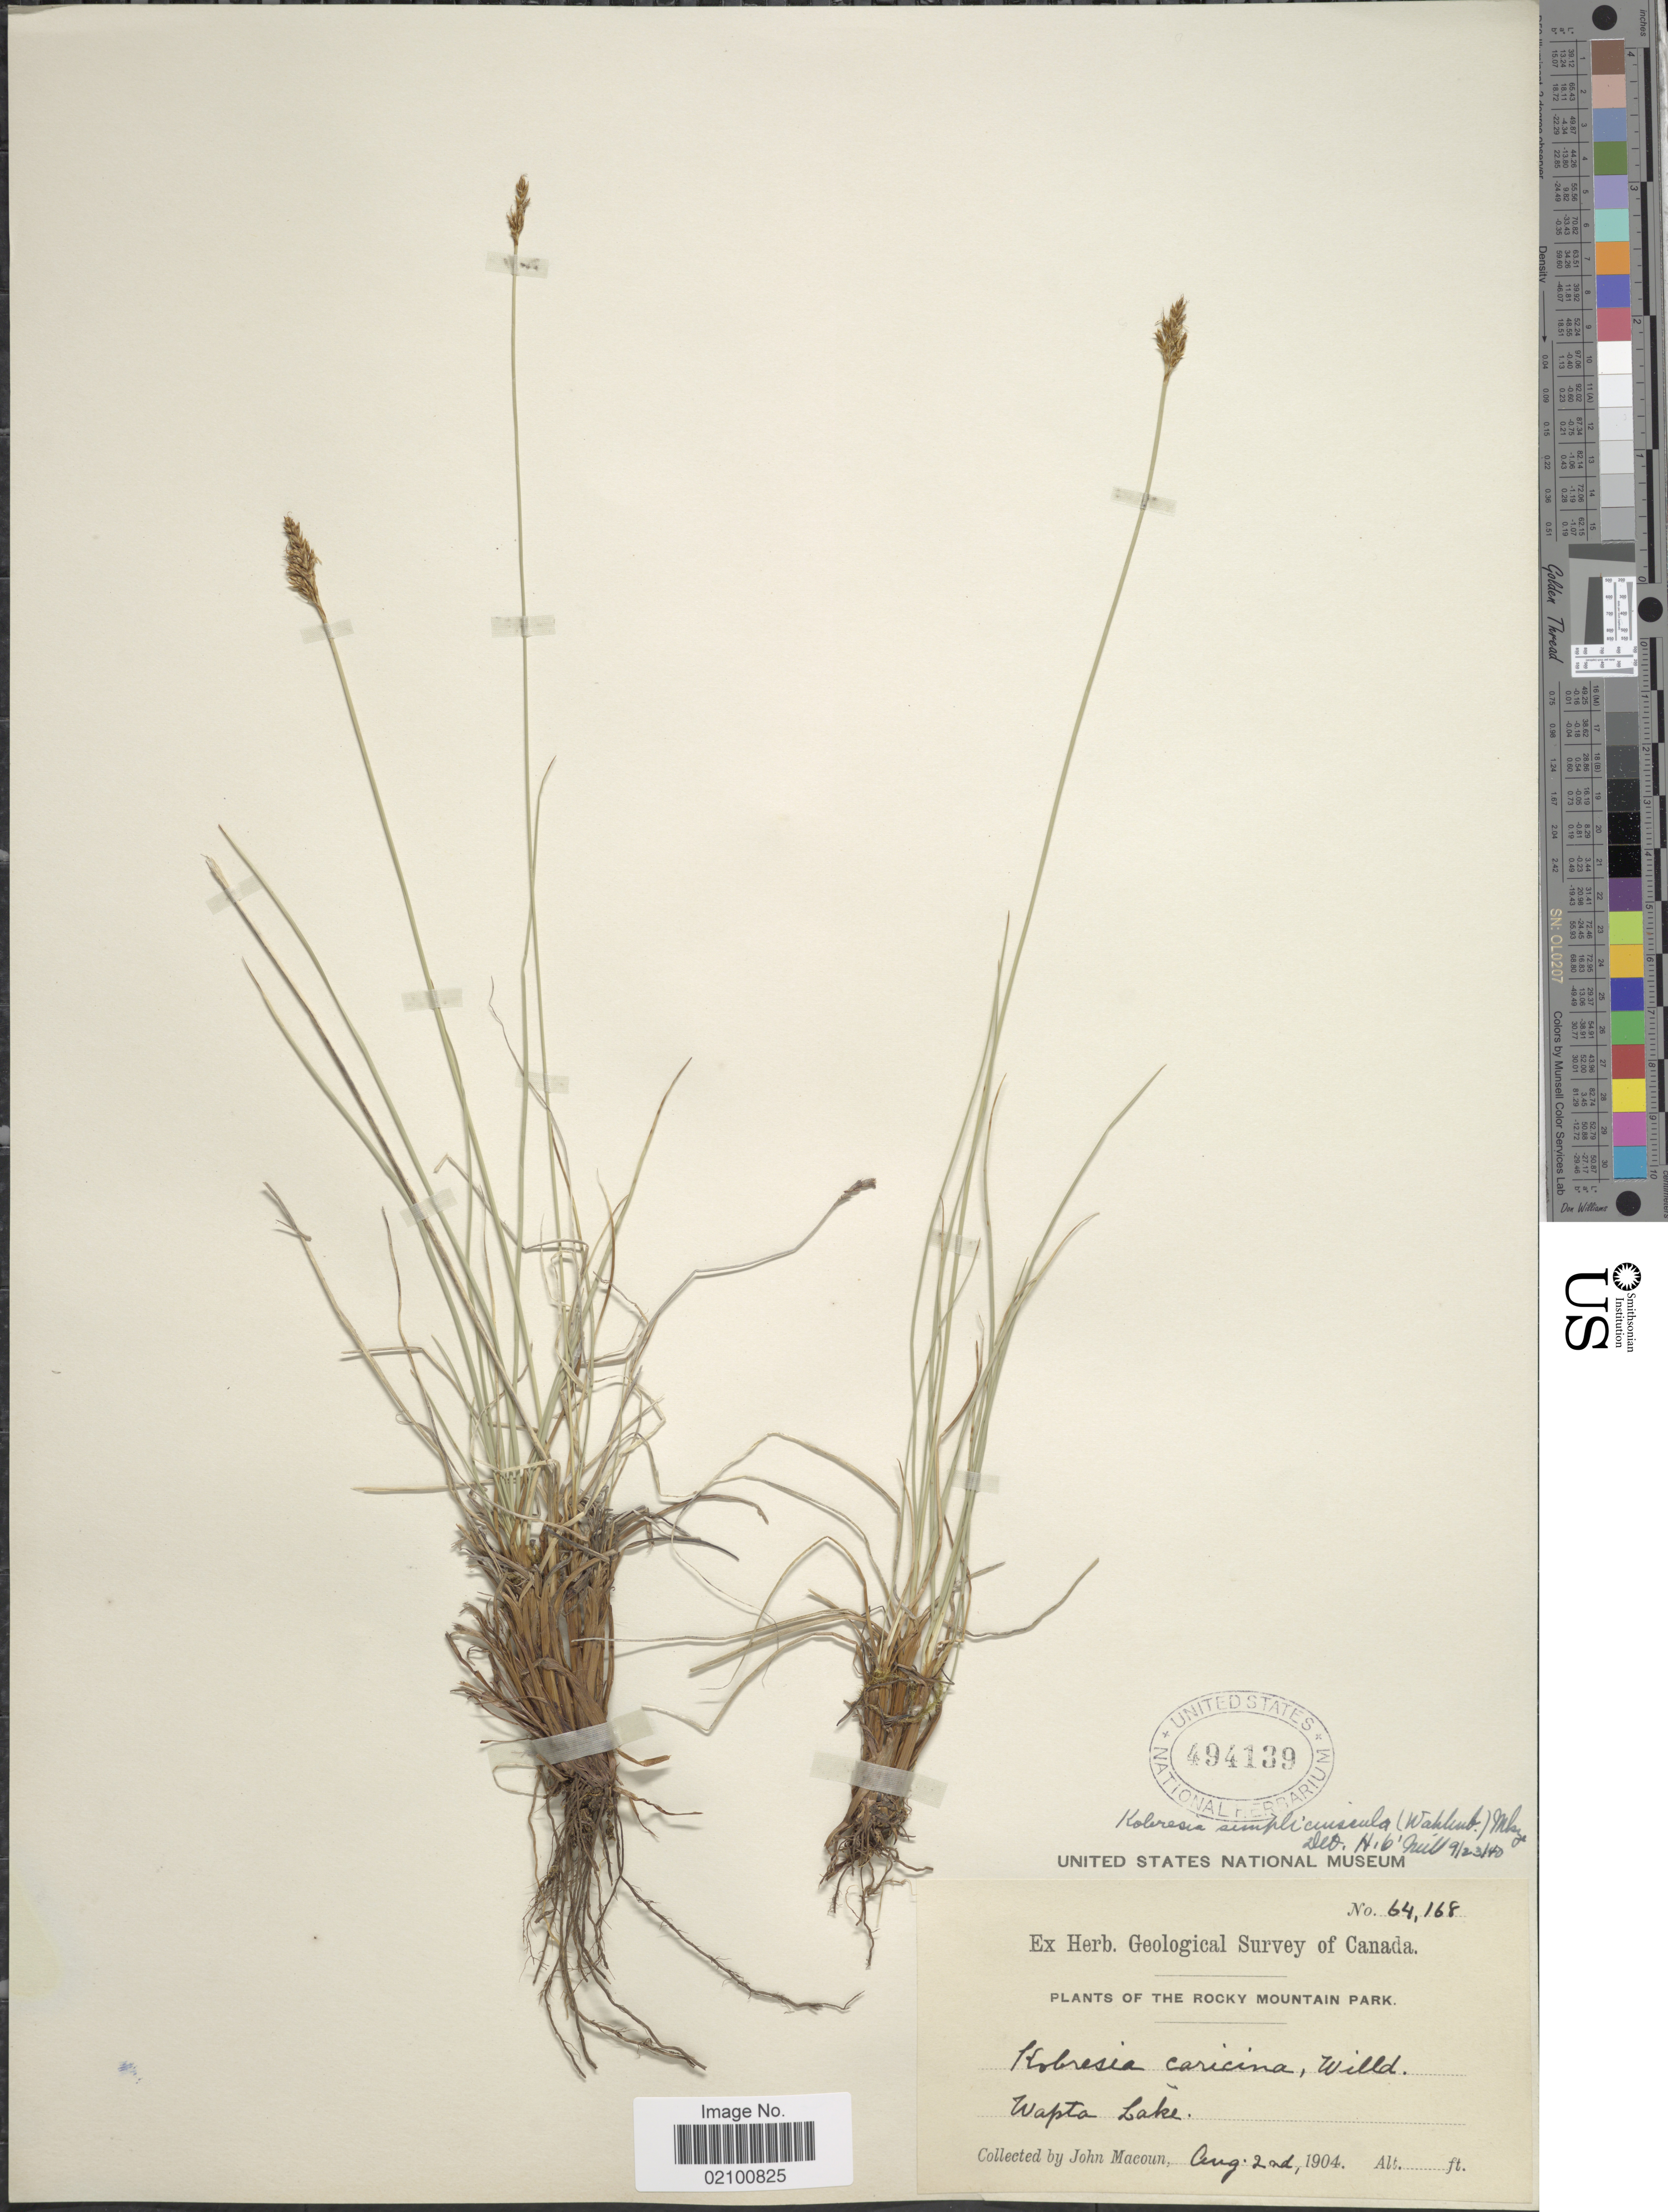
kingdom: Plantae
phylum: Tracheophyta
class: Liliopsida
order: Poales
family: Cyperaceae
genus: Carex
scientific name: Carex simpliciuscula subsp. simpliciuscula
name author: Wahlenb.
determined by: Strong, M. T., (US), Smithsonian Institution - National Museum of Natural History (UNITED STATES)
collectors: J. Macoun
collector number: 64168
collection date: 1904-08-02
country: Canada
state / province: British Columbia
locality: Rocky Mountain Park, Wapta Lake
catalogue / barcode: US 494139